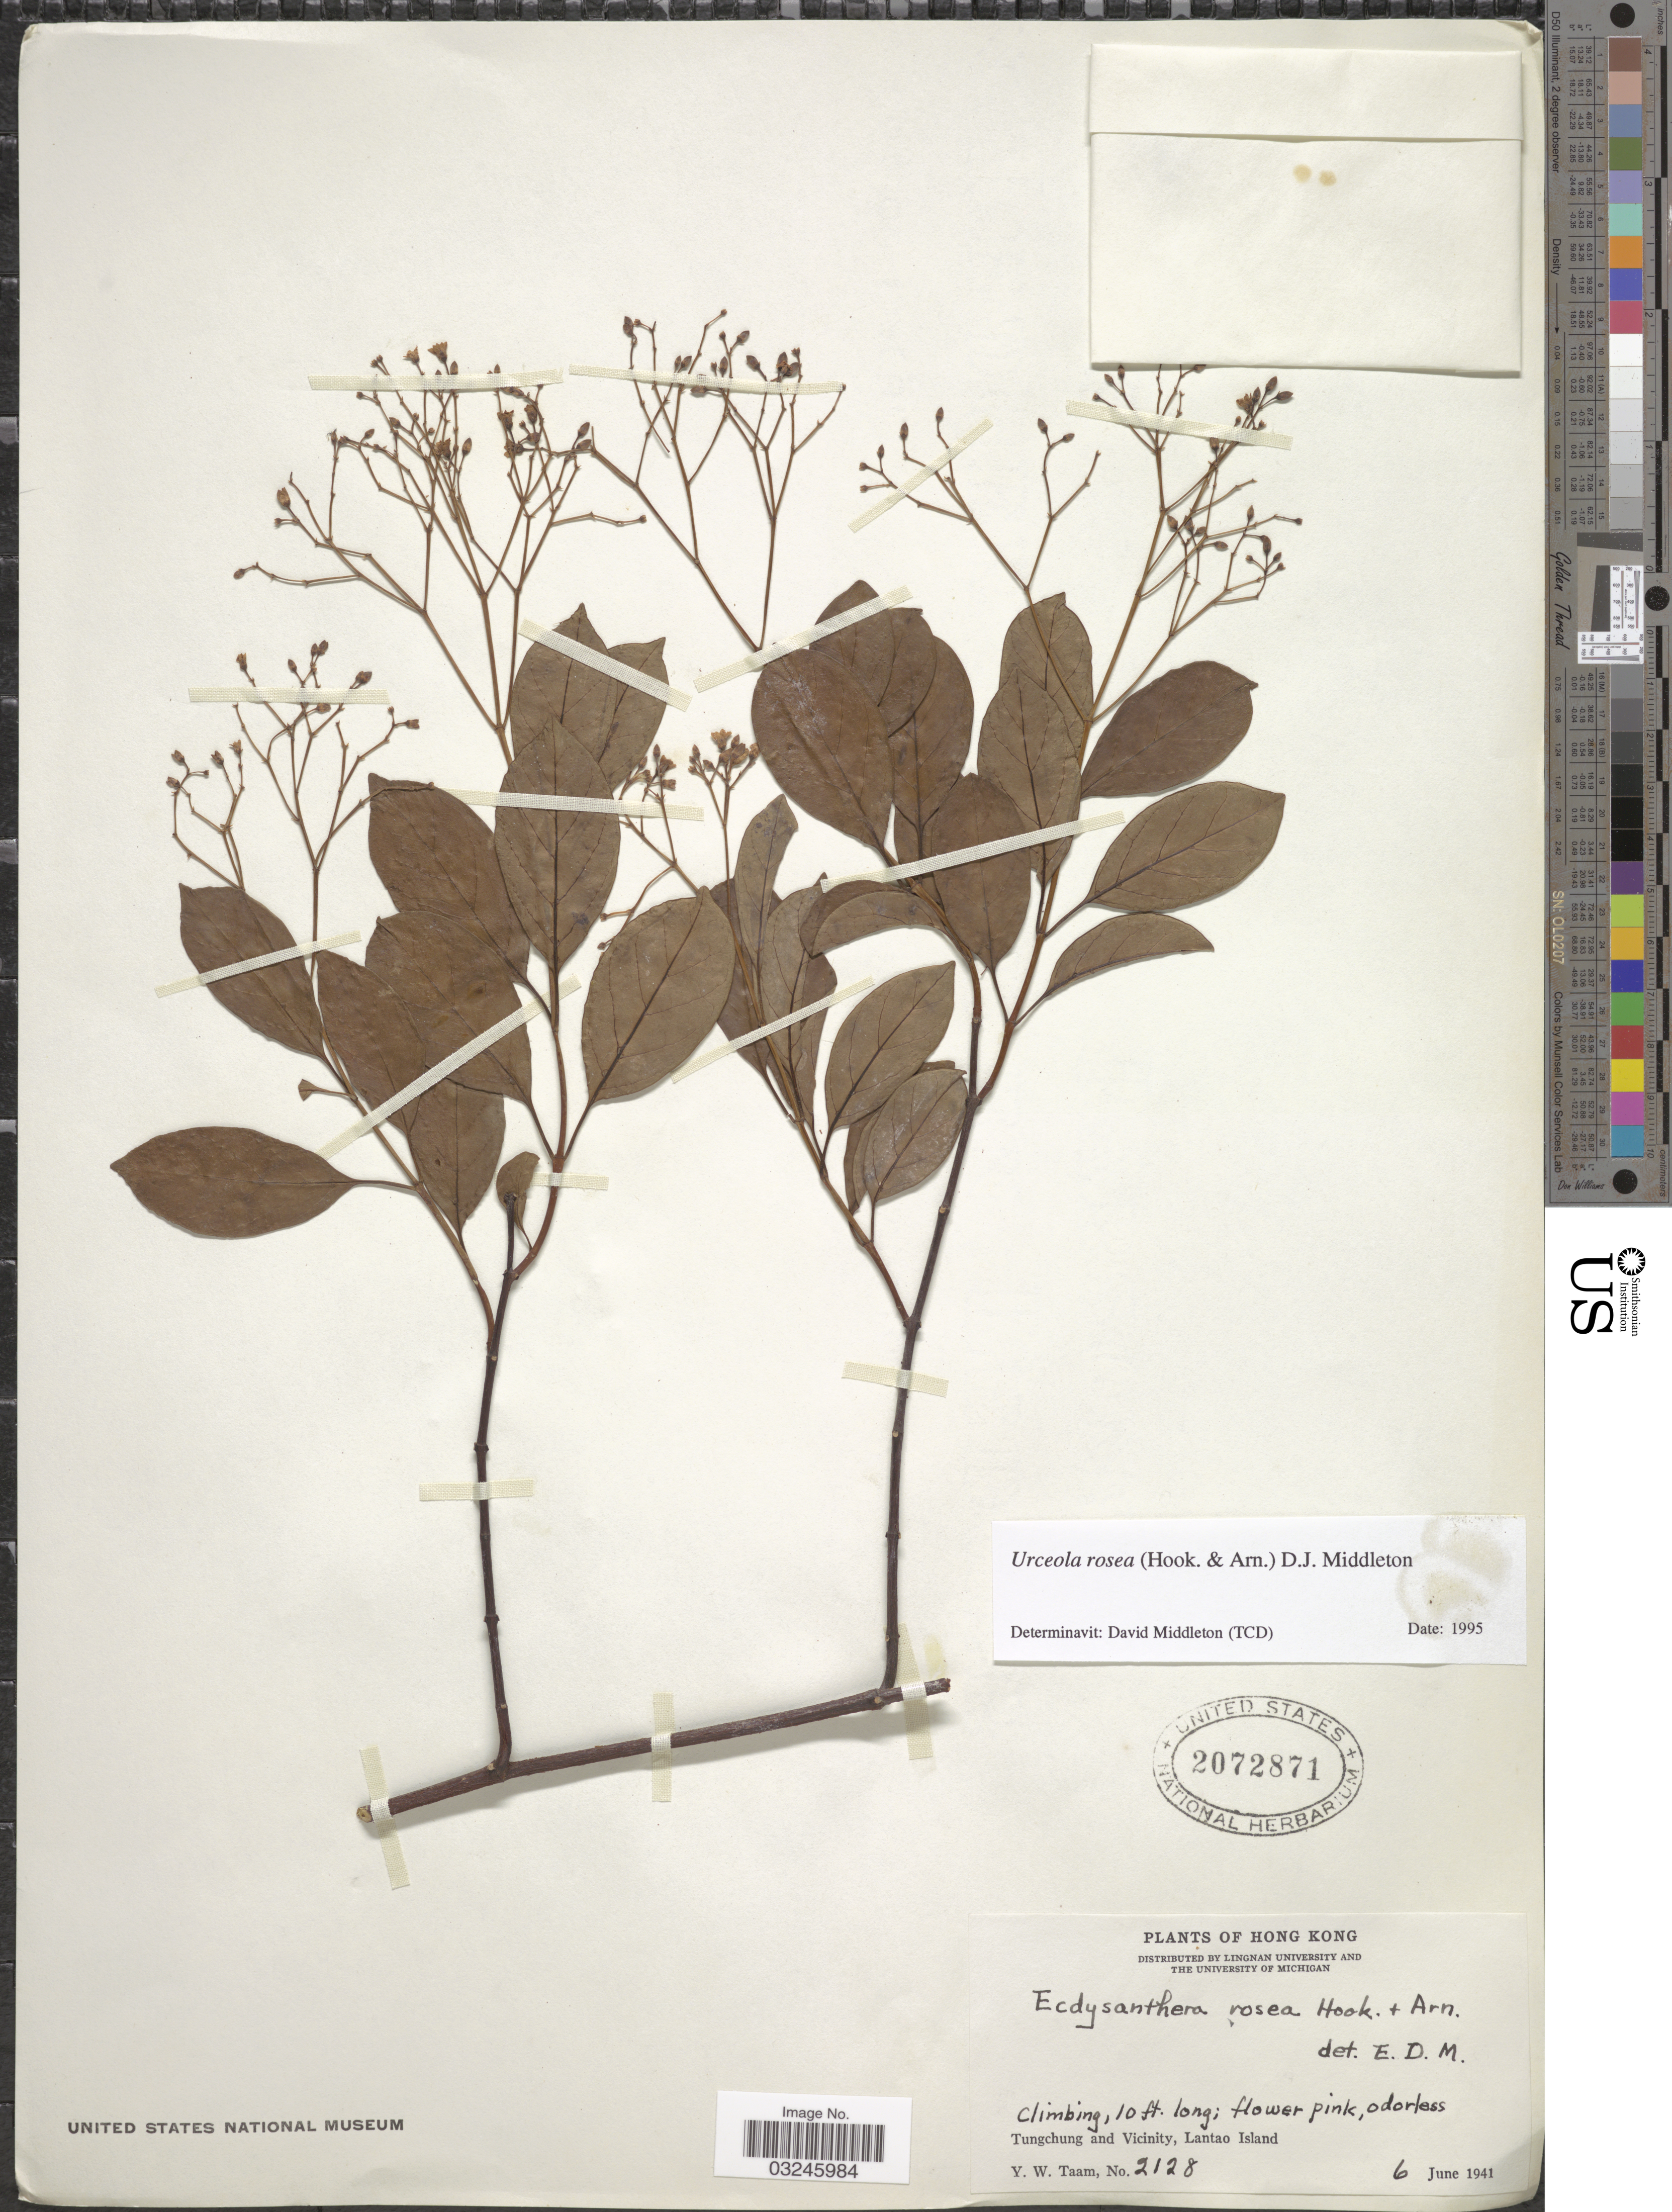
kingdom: Plantae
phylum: Tracheophyta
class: Magnoliopsida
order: Gentianales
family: Apocynaceae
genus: Urceola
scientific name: Urceola rosea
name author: Hook. & Arn.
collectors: Y. W. Taam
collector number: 2128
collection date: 1941-06-06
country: China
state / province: Hong Kong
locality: Tungchung and Vicinity, Lantao Island.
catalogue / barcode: US 2072871